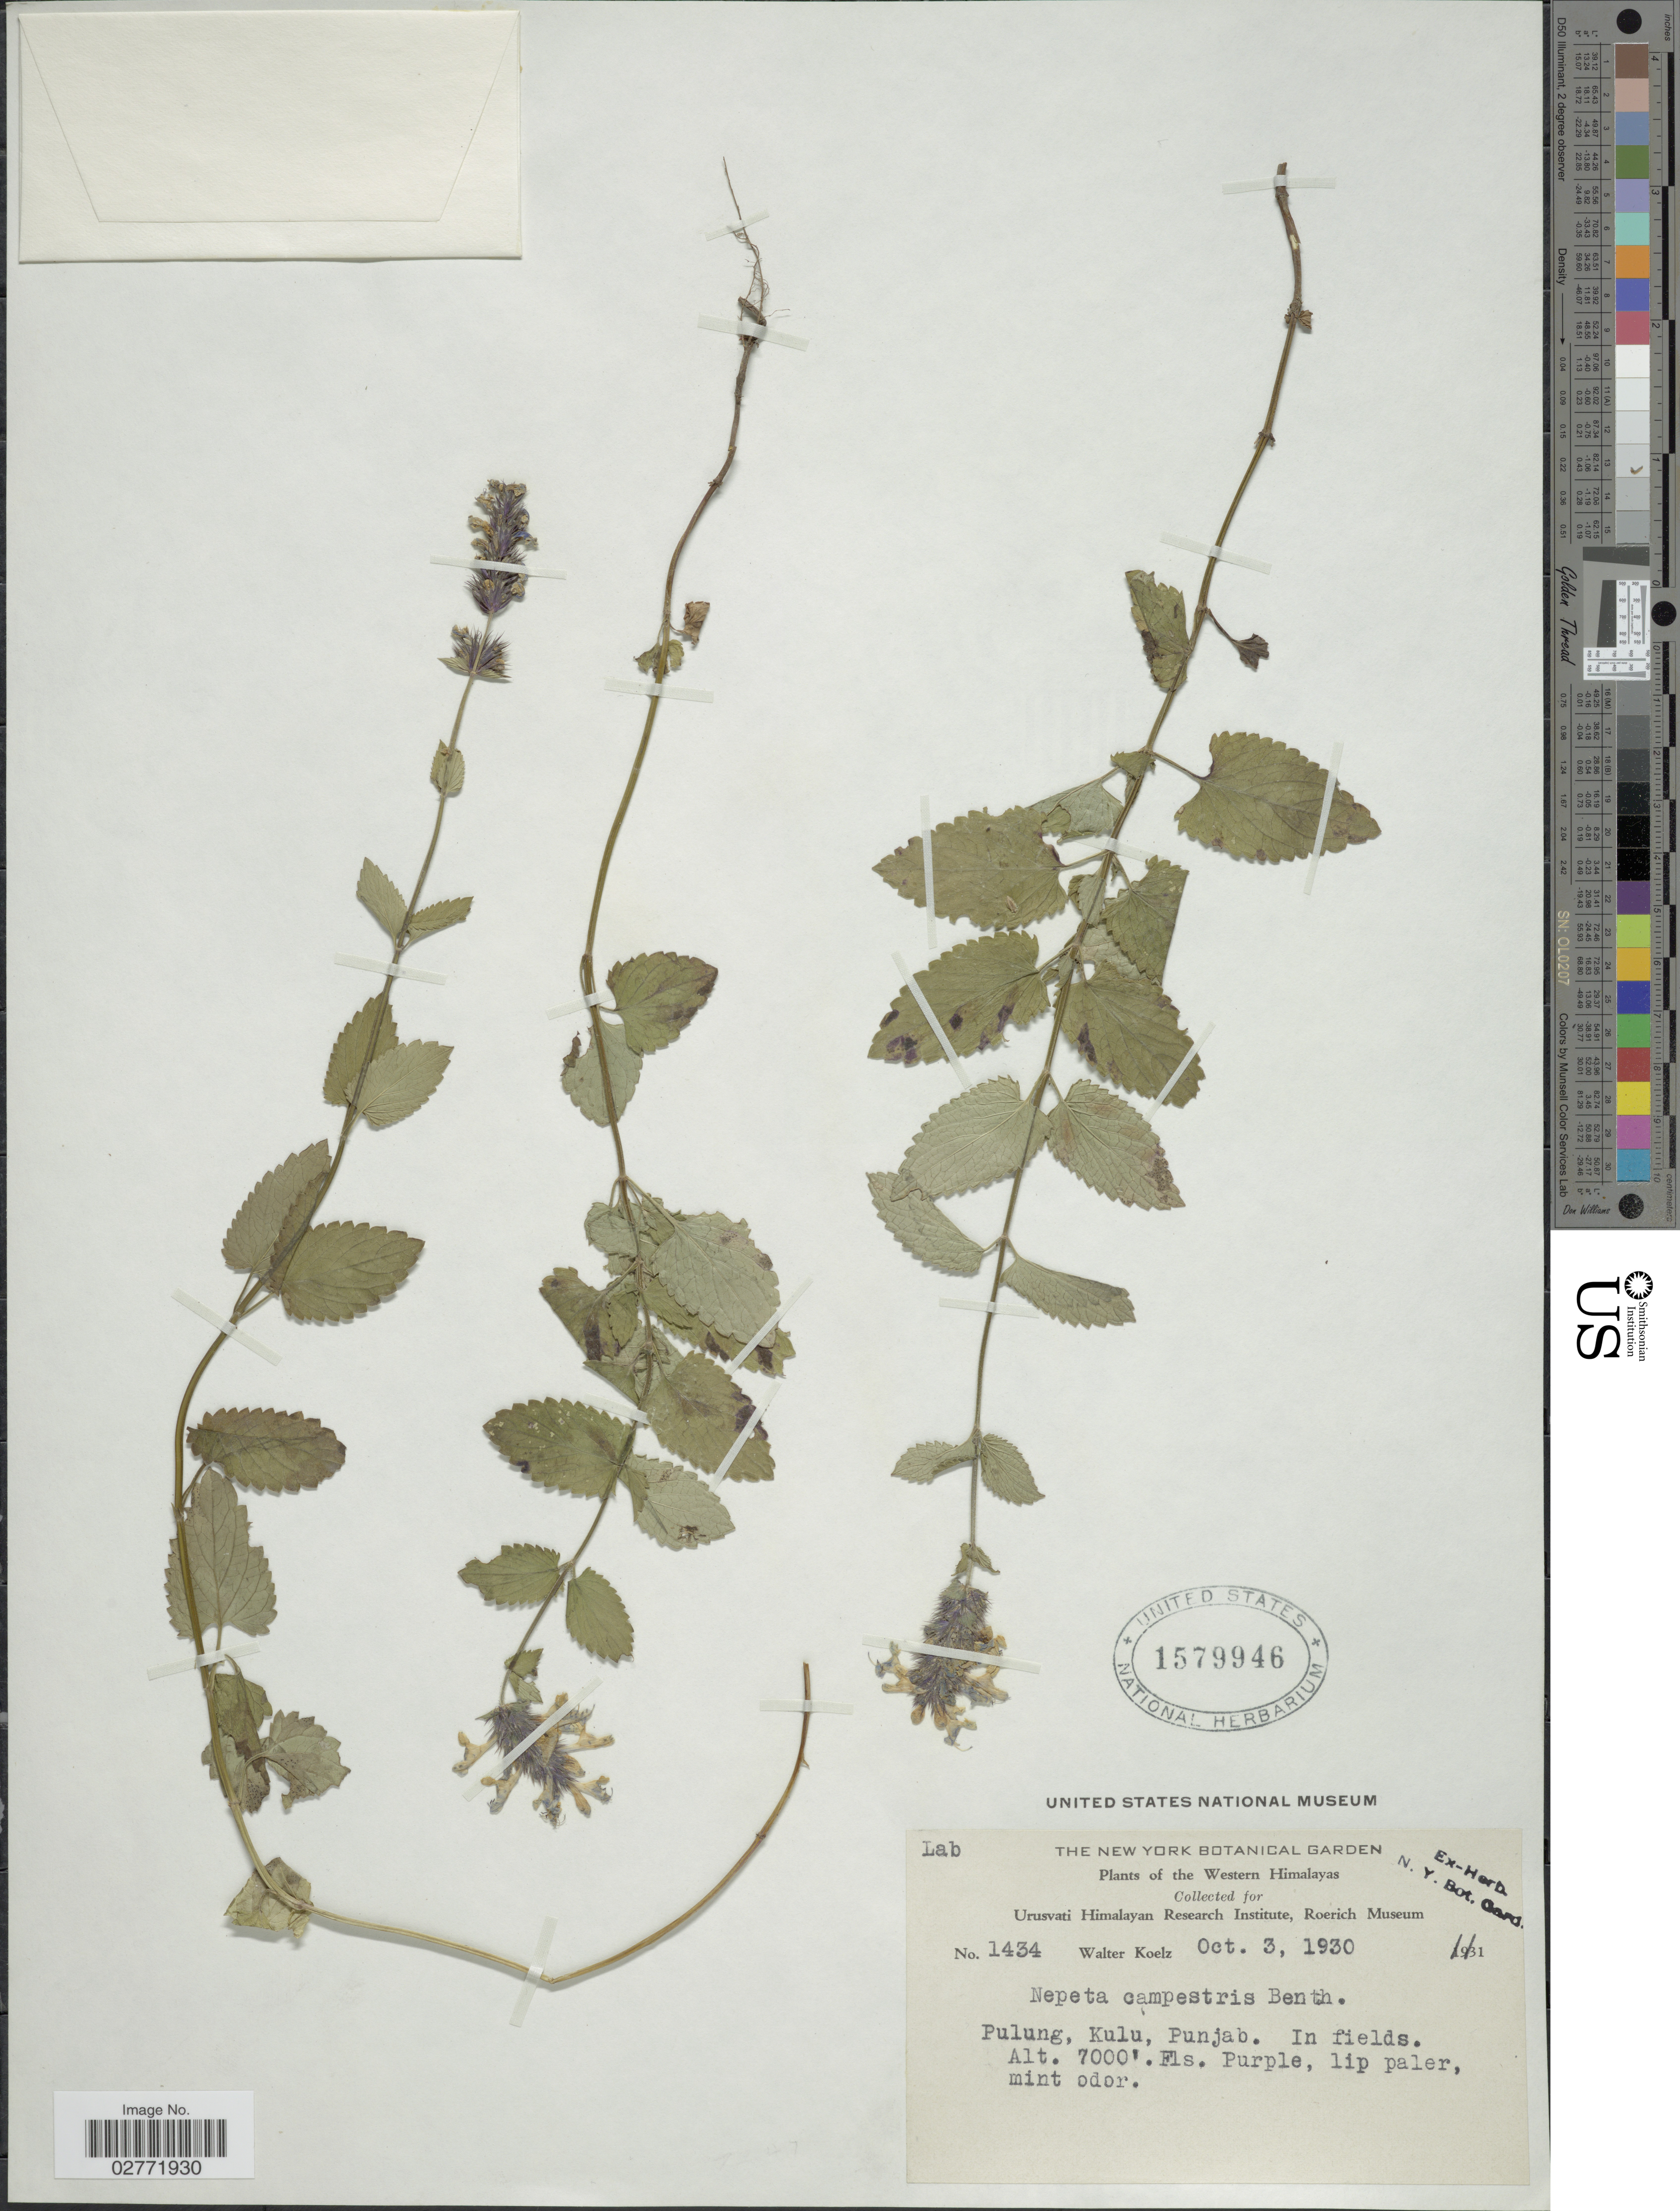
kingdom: Plantae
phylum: Tracheophyta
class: Magnoliopsida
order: Lamiales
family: Lamiaceae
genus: Nepeta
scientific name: Nepeta campestris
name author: Benth.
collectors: W. N. Koelz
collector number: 1434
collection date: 1930-10-03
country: India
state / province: Jharkhand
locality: Western Himalayas, Pulung, Kulu, Punjab.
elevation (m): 2134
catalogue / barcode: US 1579946